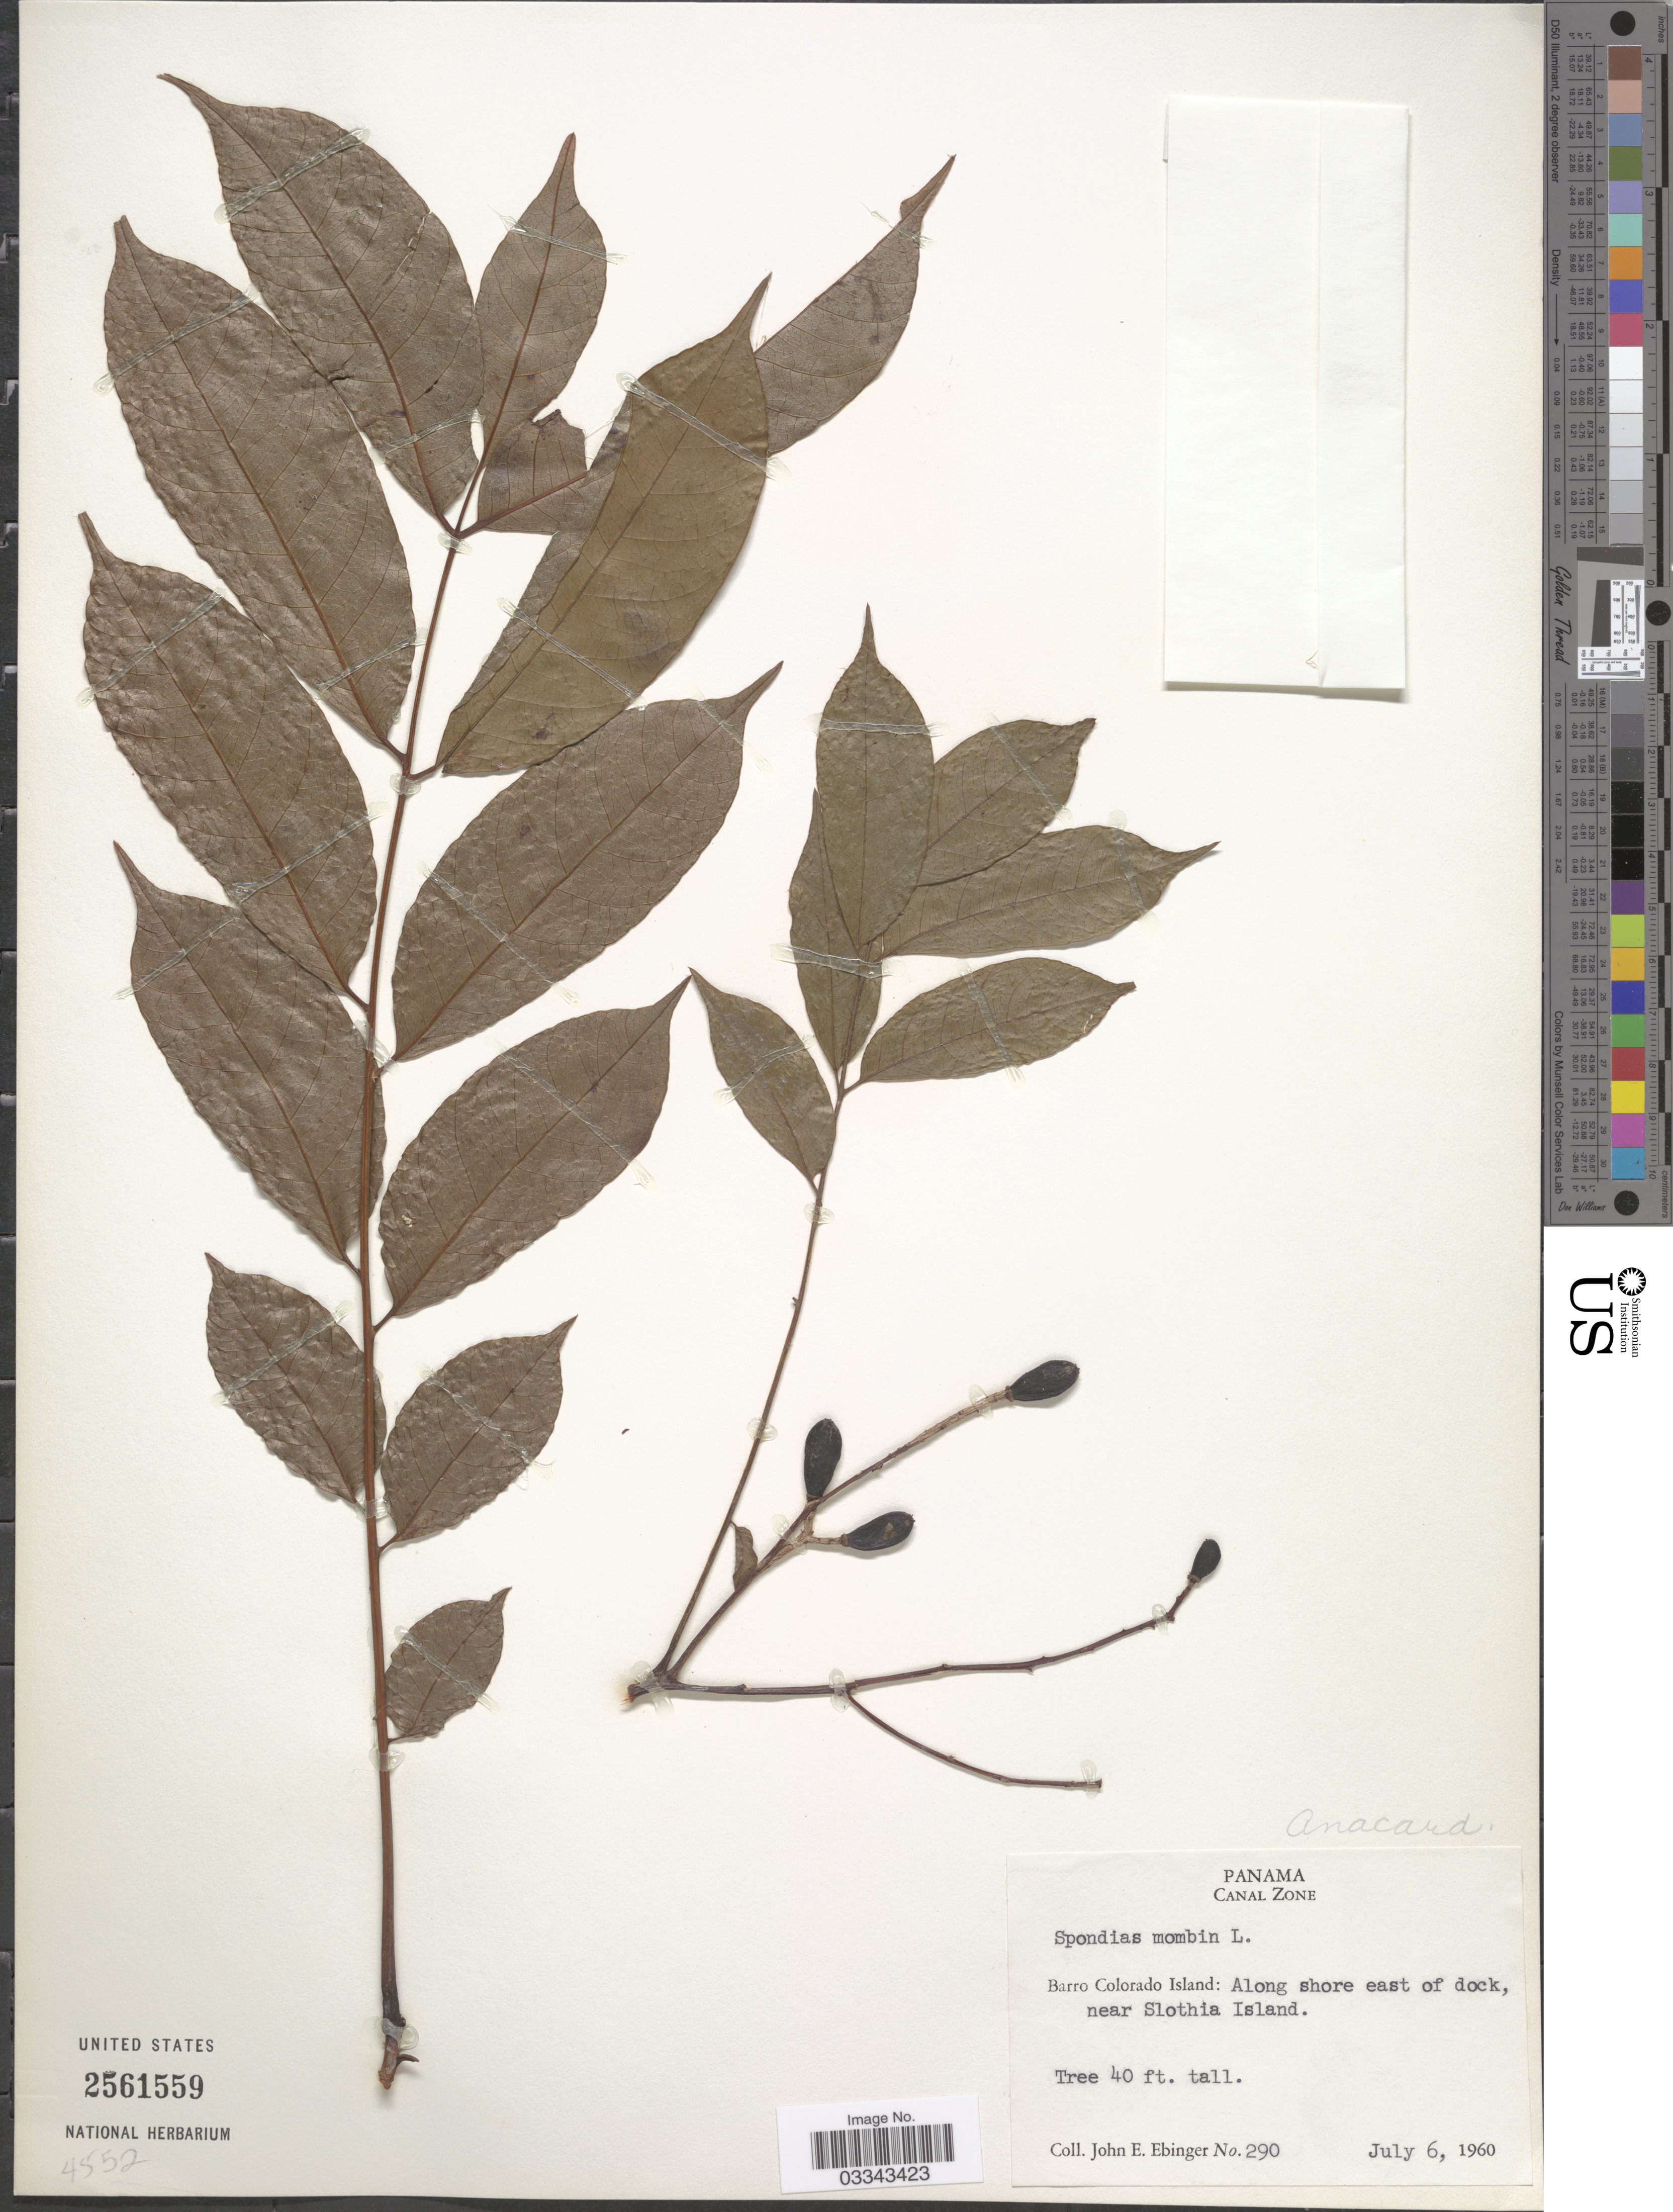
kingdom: Plantae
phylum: Tracheophyta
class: Magnoliopsida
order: Sapindales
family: Anacardiaceae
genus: Spondias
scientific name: Spondias radlkoferi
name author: Donn. Sm.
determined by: Mitchell, John D.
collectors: J. Ebinger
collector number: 290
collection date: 1960-07-06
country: Panama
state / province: Panamá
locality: Canal Zone. Barro Colorad Island: Along shore of east of dock, near Slothia Island.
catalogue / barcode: US 2561559